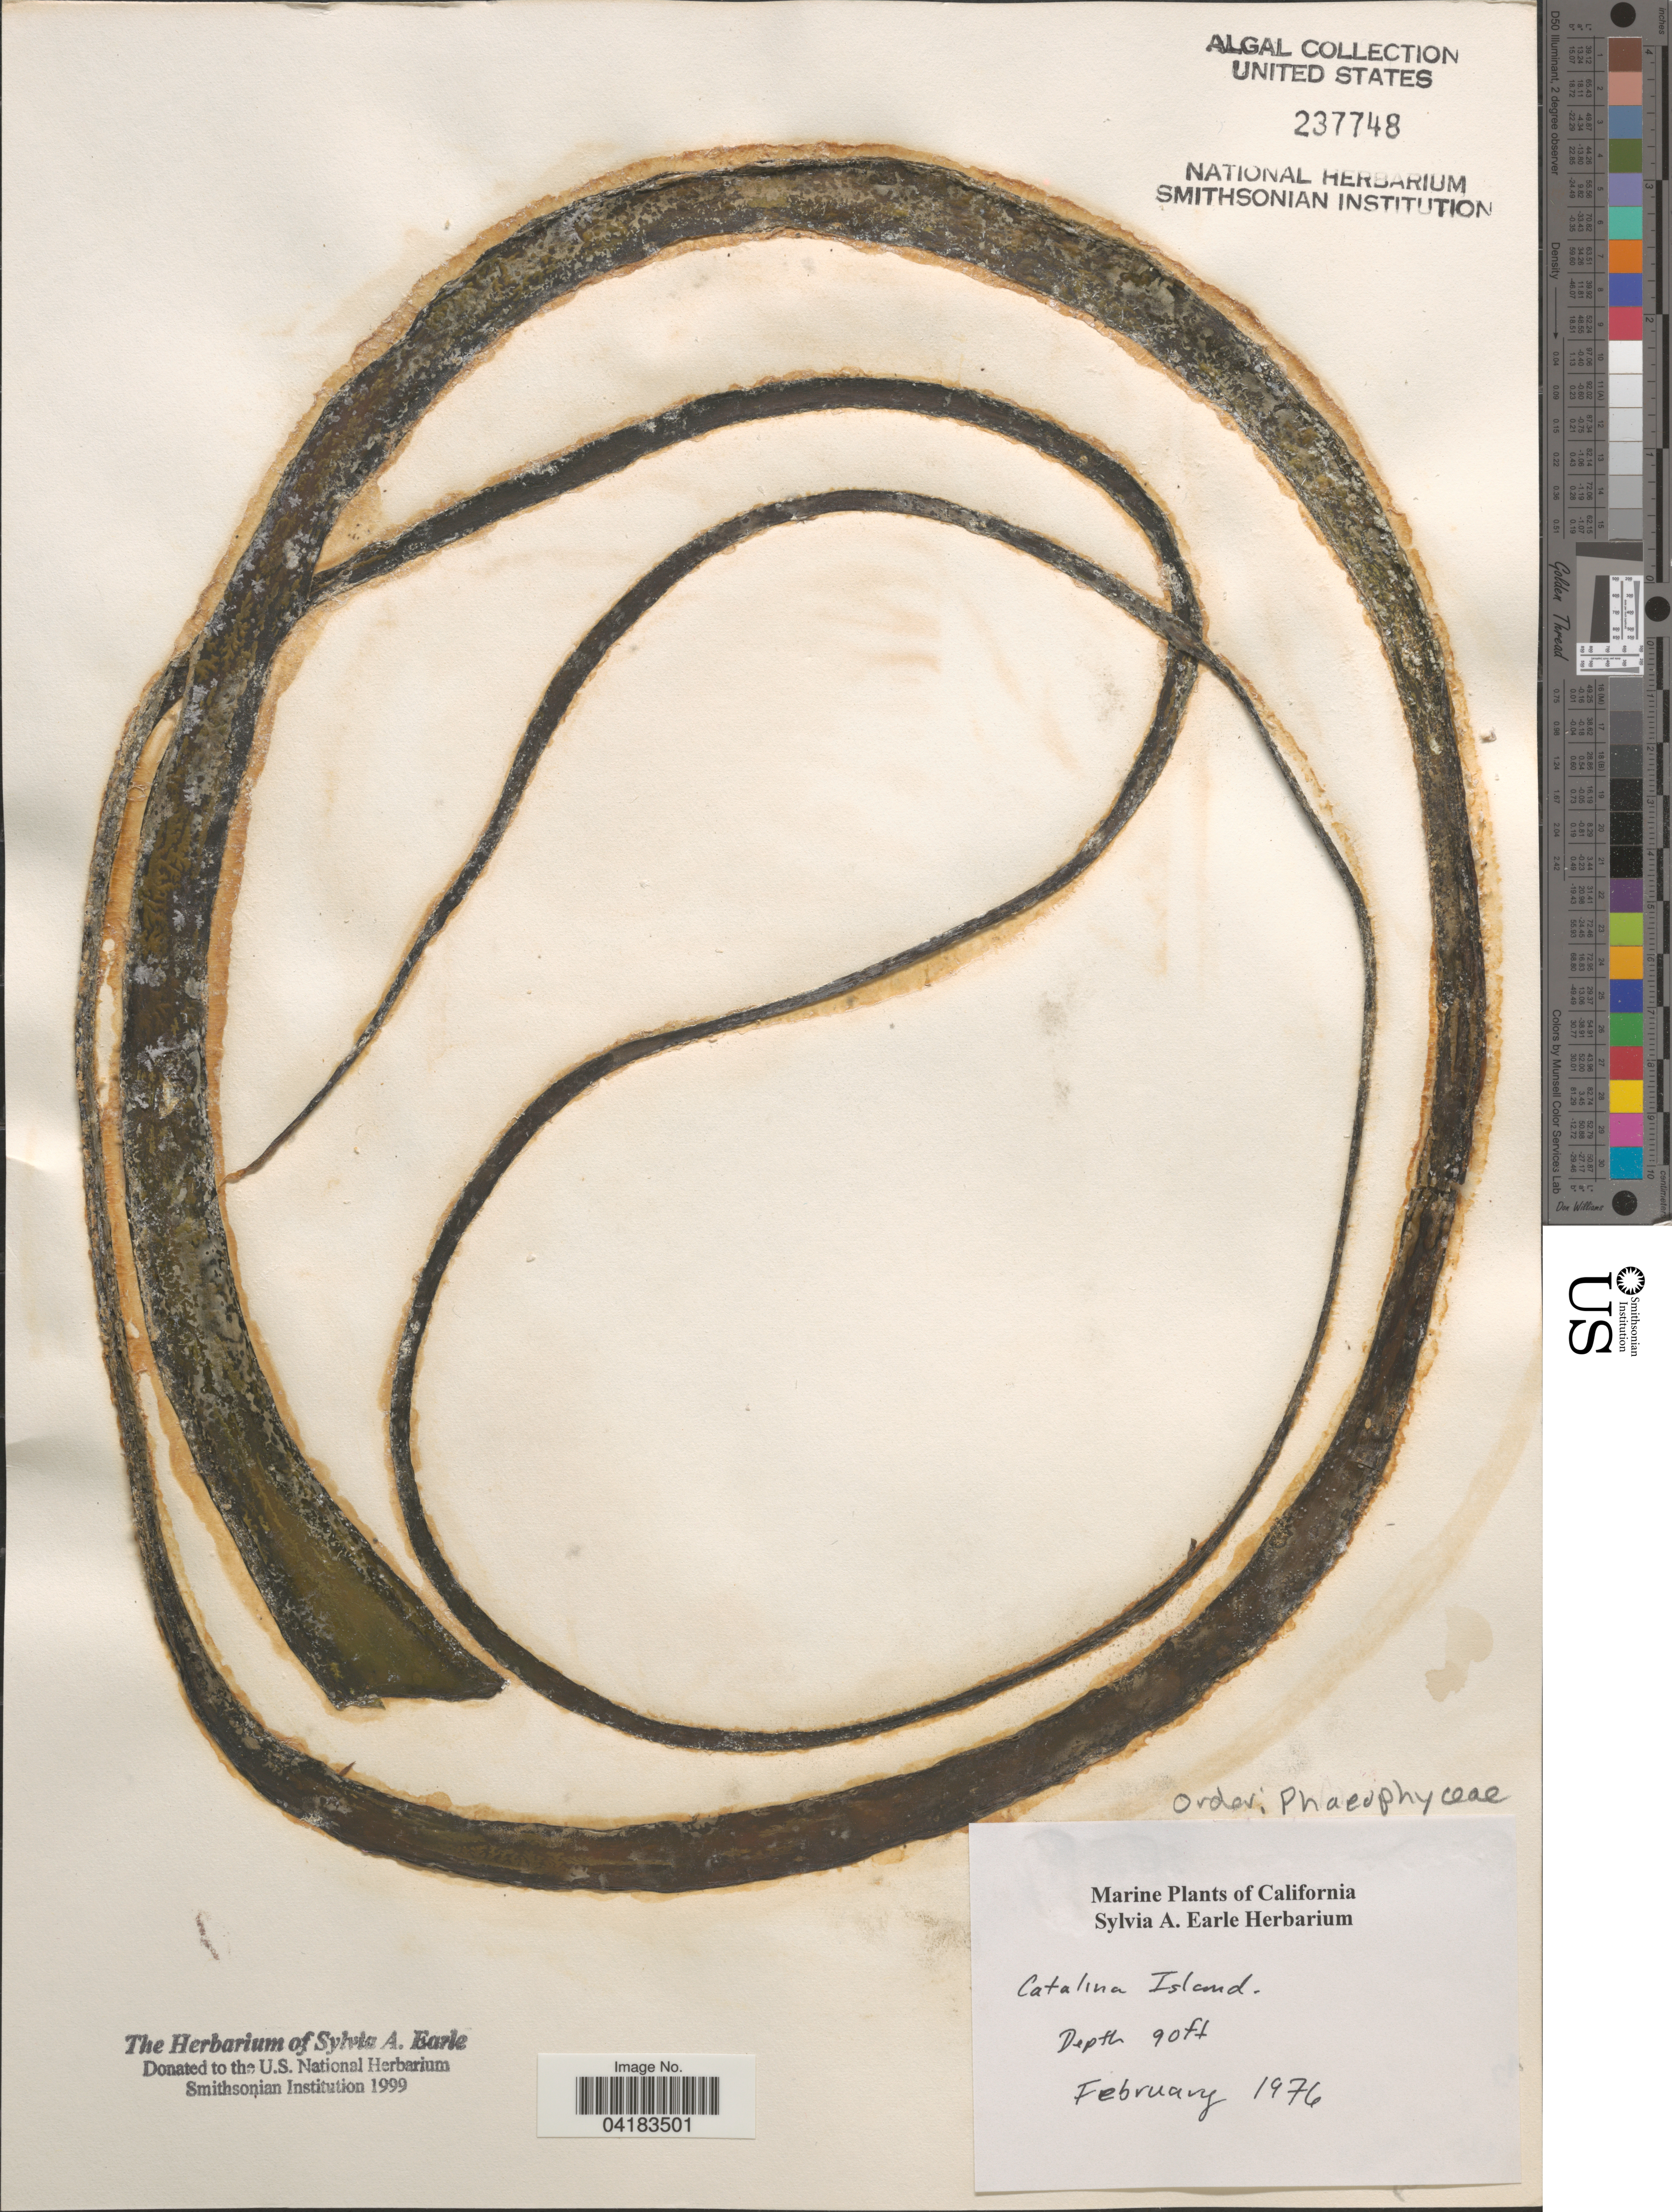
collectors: Ex herb. Sylvia A. Earle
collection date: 1976-02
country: United States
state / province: California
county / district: Los Angeles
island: Santa Catalina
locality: Catalina Island.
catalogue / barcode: US 237748